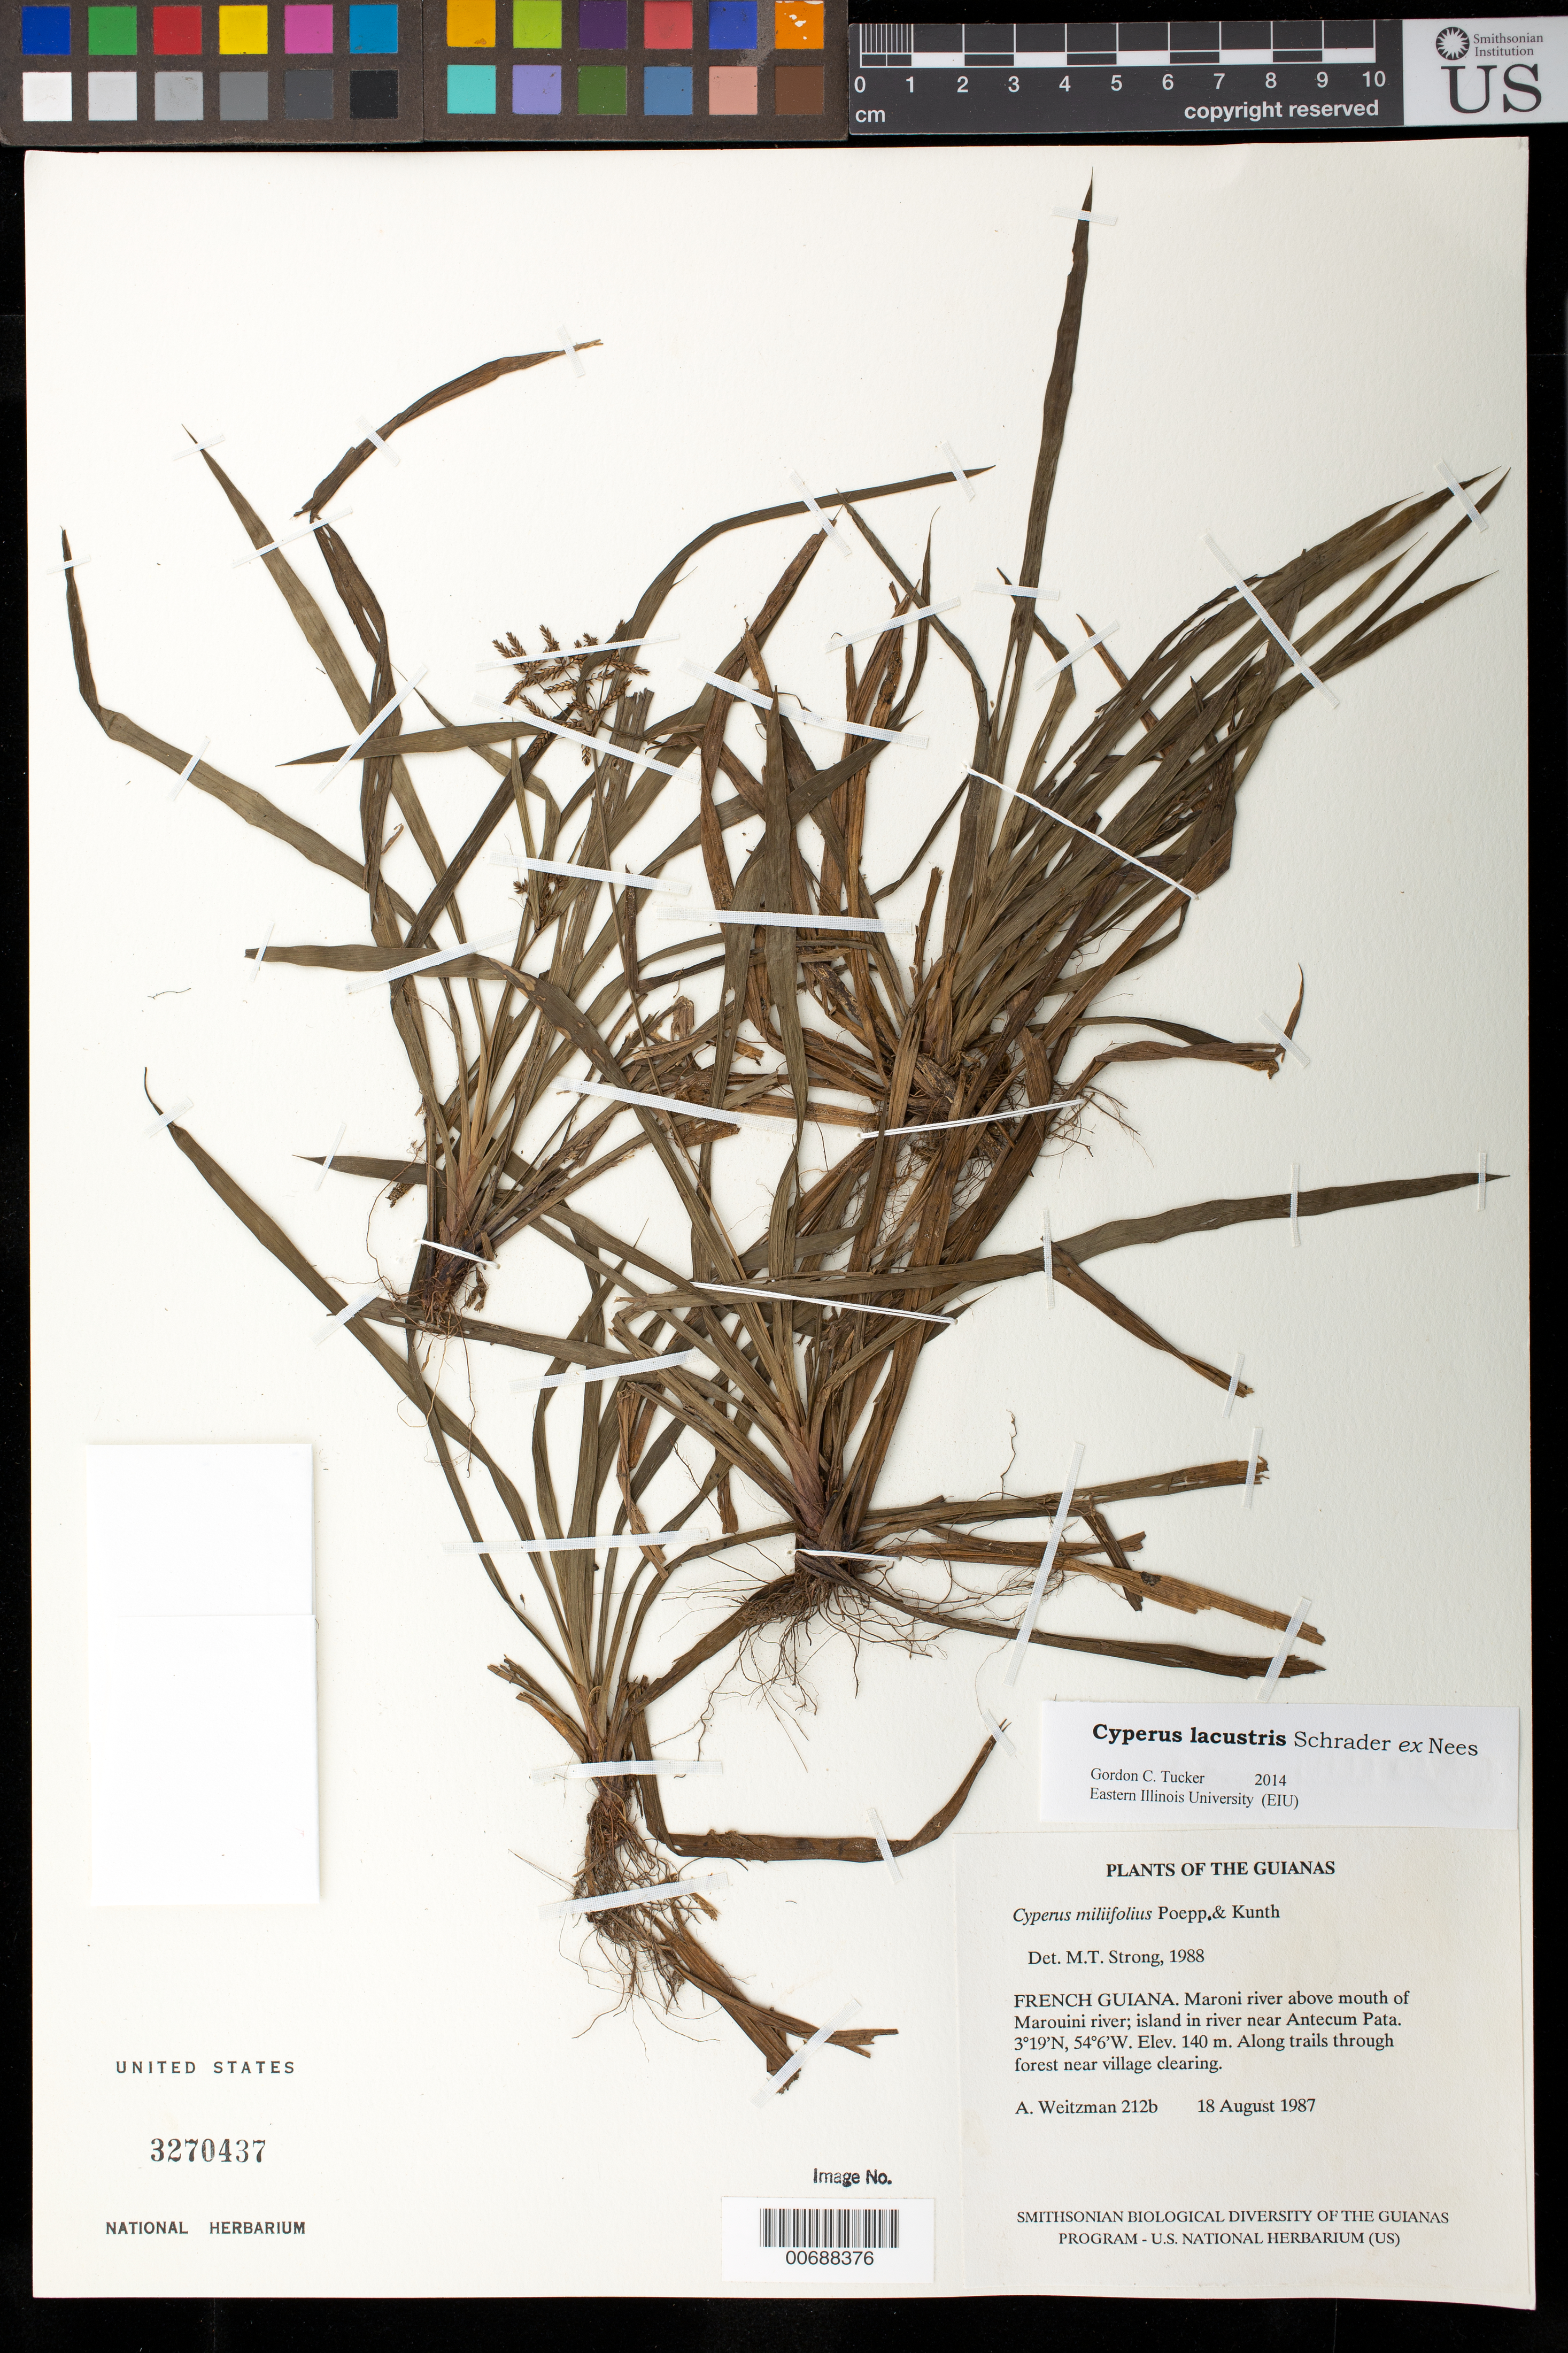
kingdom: Plantae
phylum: Tracheophyta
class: Liliopsida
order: Poales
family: Cyperaceae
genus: Cyperus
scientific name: Cyperus lacustris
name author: Schrad. ex Nees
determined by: Tucker, G. C.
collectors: A. L. Weitzman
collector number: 212 b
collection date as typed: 18 August 1987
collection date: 1987-08-18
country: French Guiana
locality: Maroni river, above mouth of Marouini river; island in river near Antecum Pata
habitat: Along trails through forest near village clearing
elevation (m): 140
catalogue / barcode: US 3270437